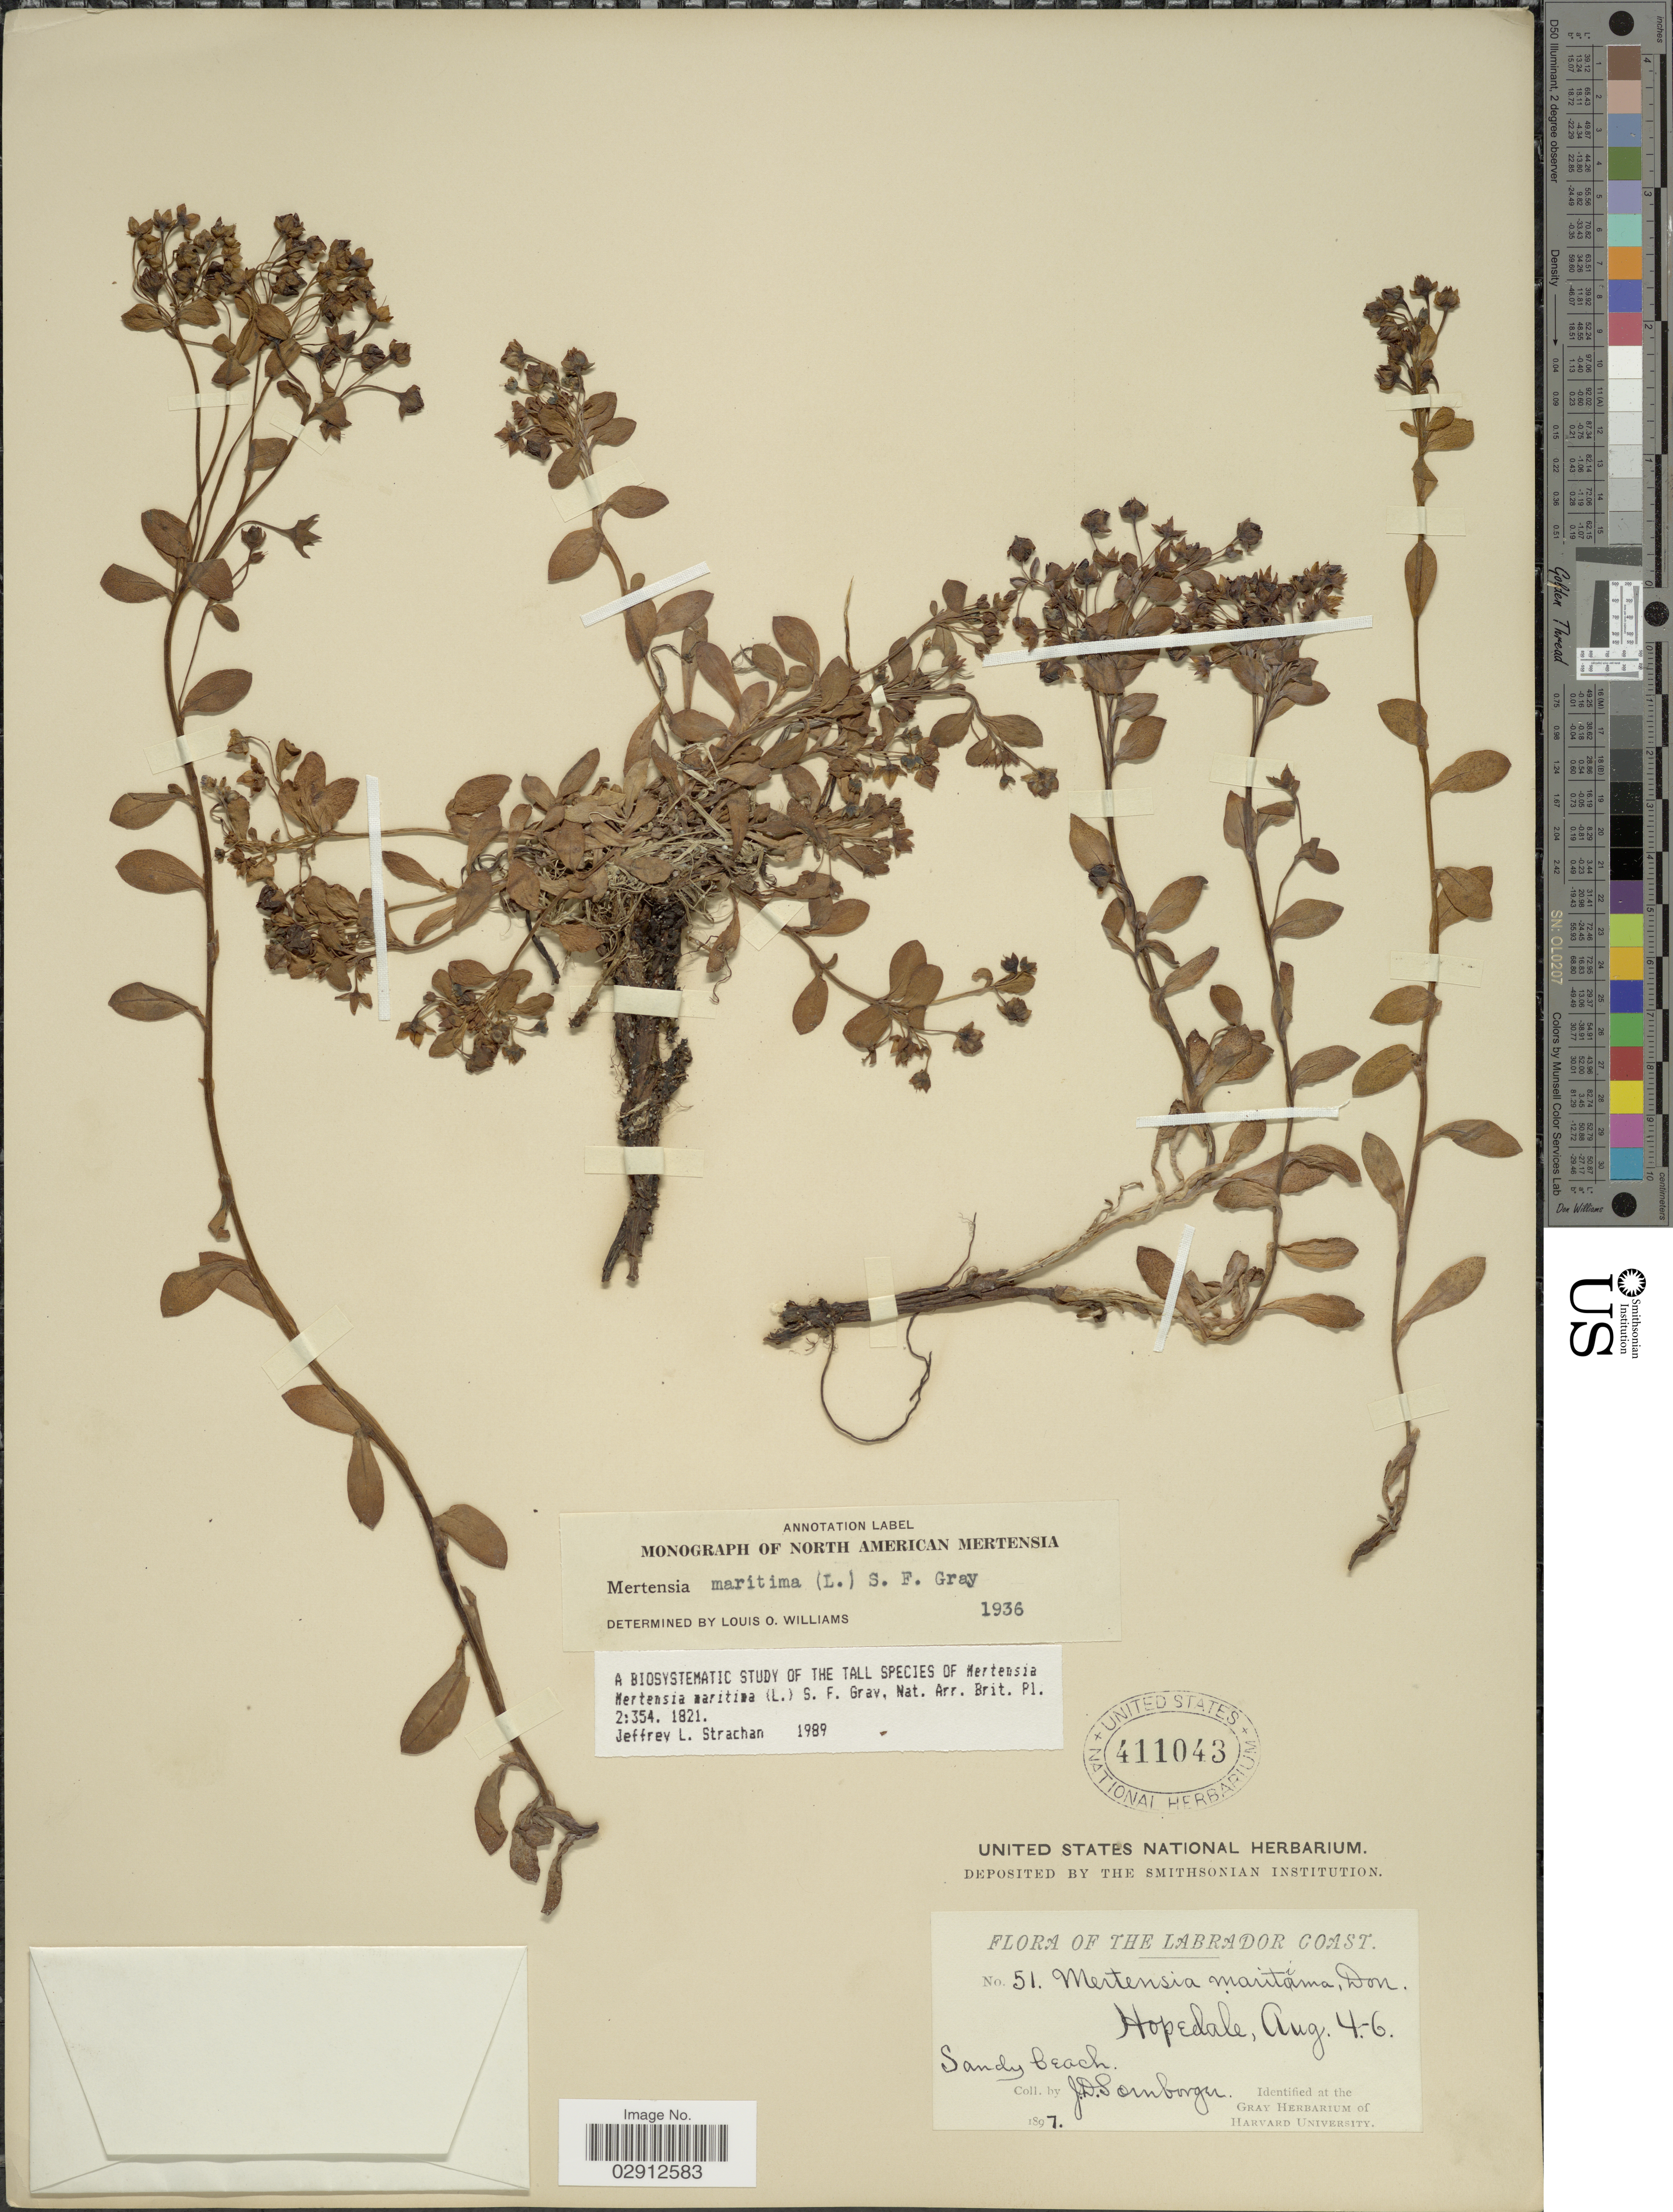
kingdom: Plantae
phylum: Tracheophyta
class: Magnoliopsida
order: Boraginales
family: Boraginaceae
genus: Mertensia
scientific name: Mertensia maritima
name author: (L.) S.F. Gray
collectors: J. Sornborger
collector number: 51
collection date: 1897-08-04/1897-08-06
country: Canada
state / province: Newfoundland and Labrador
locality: The Labrador Coast, Hopedale.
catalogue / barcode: US 411043